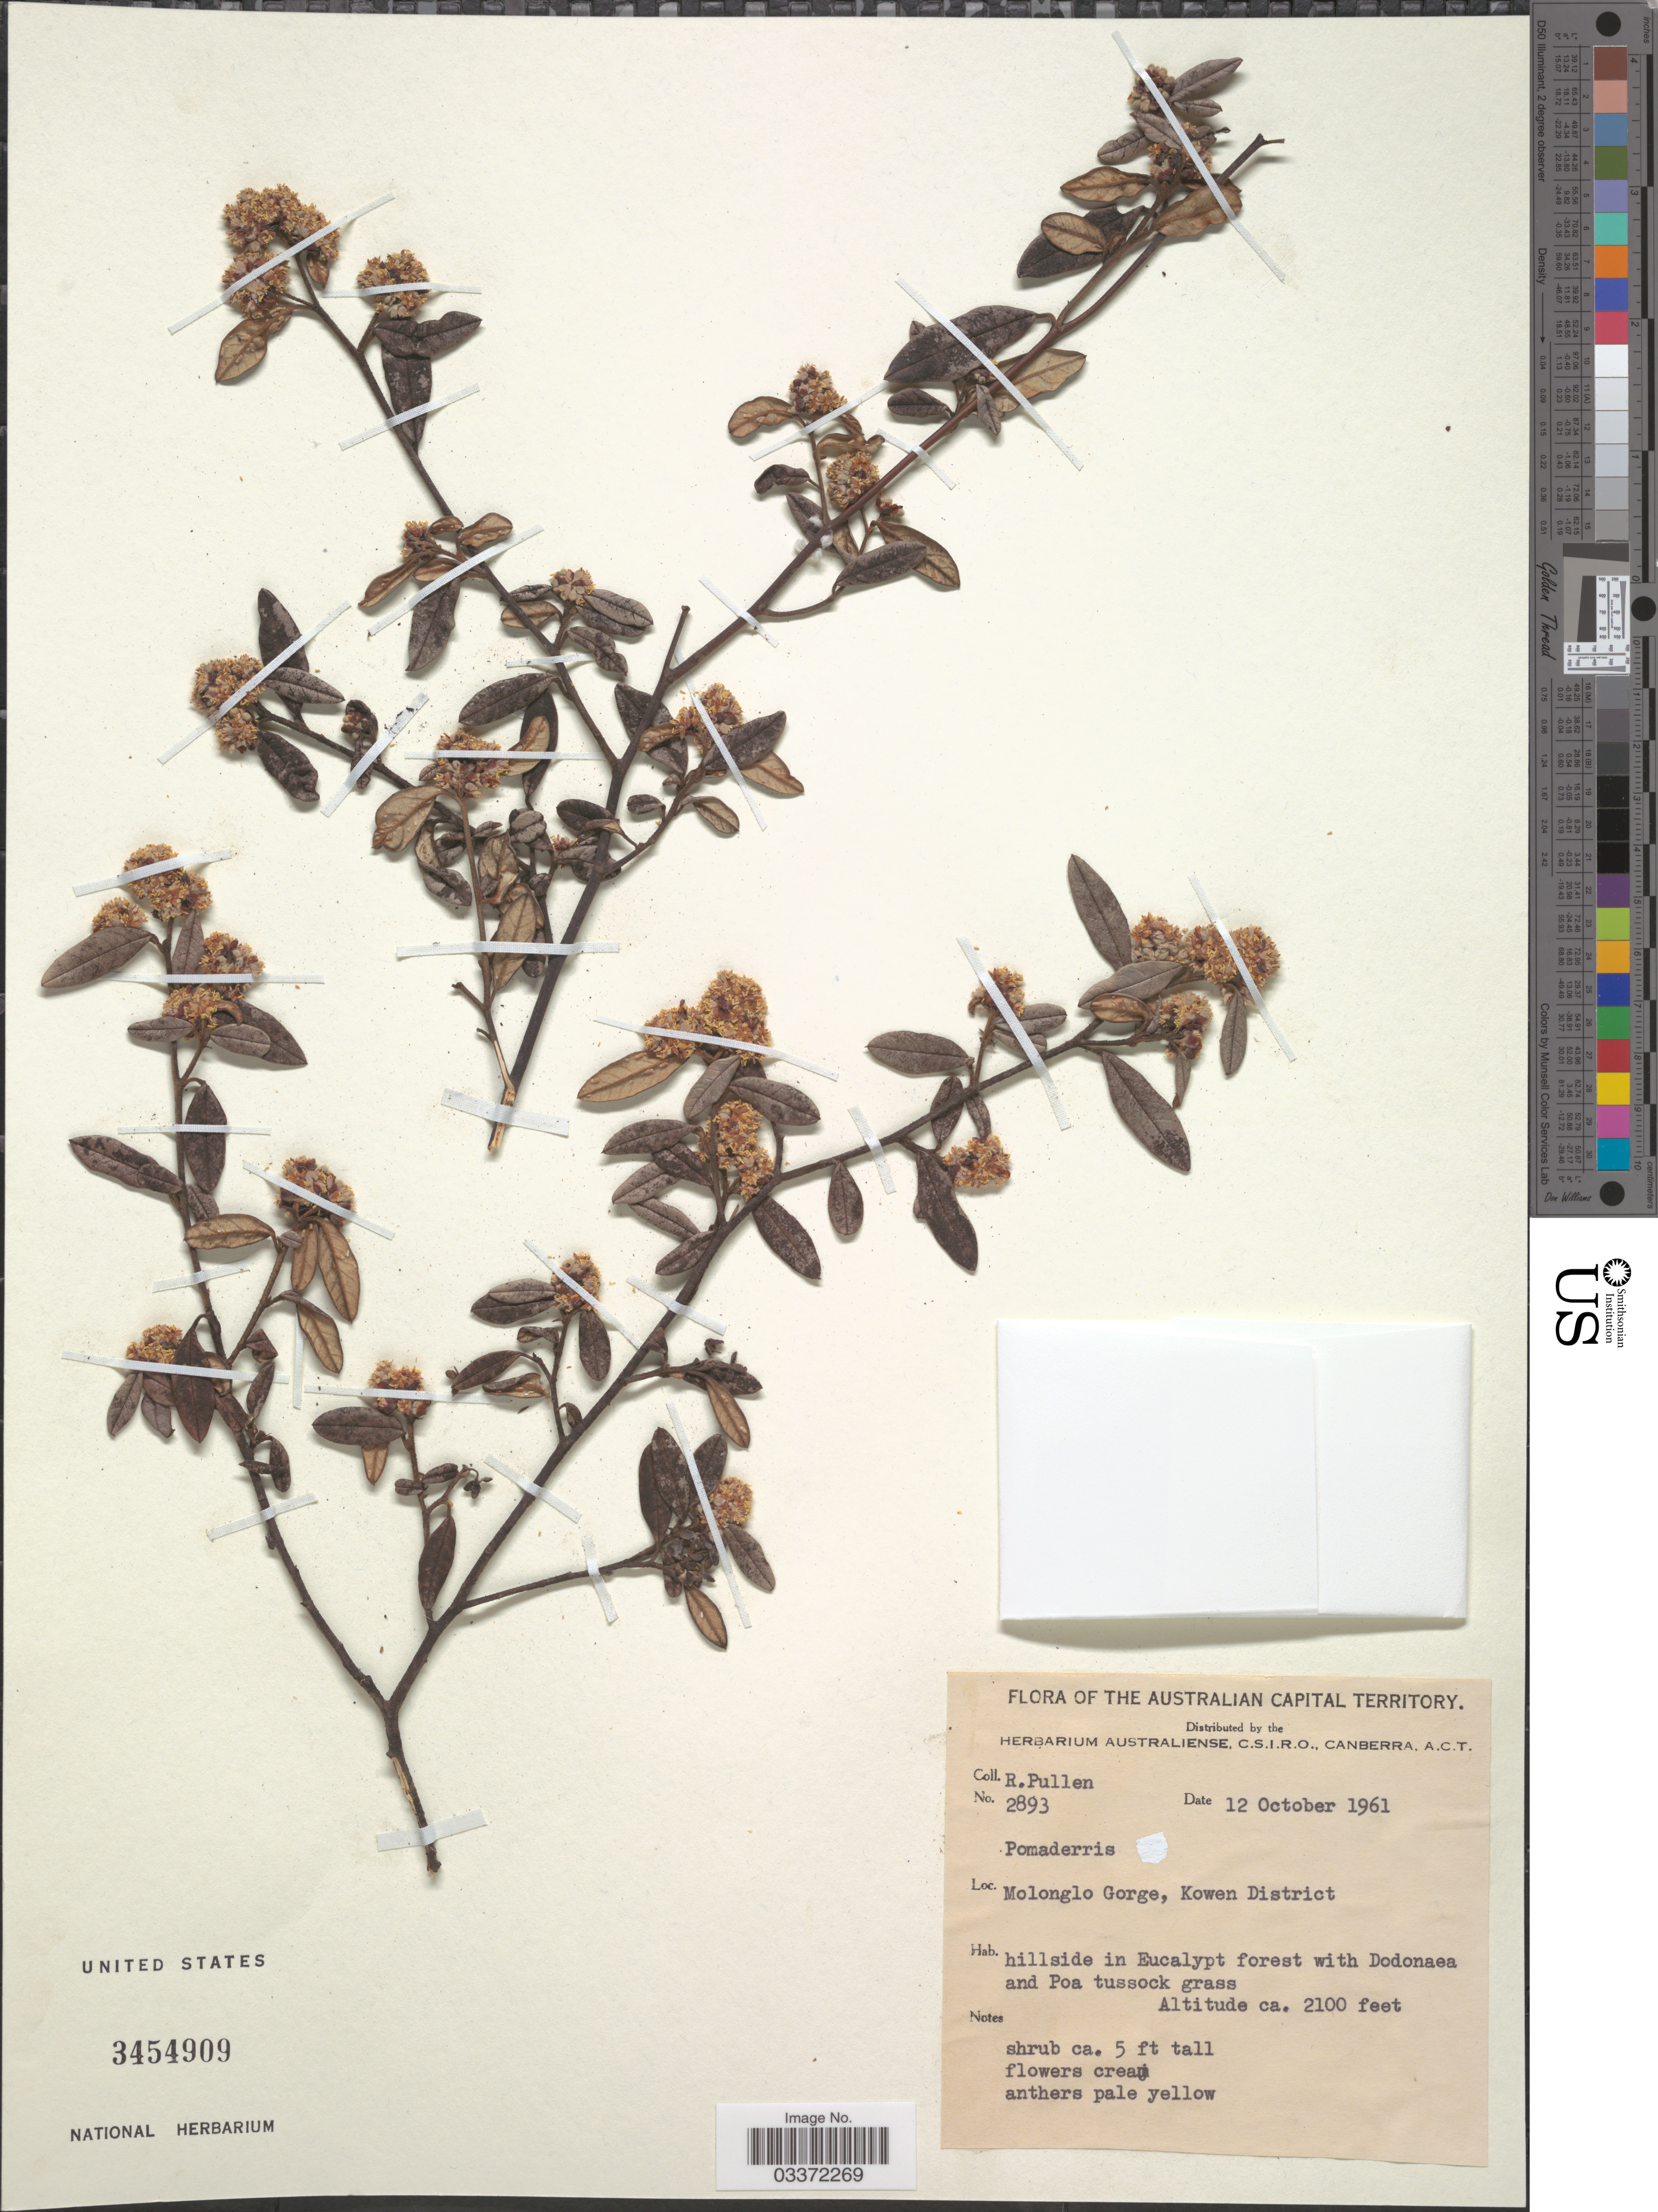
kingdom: Plantae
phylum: Tracheophyta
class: Magnoliopsida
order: Rosales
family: Rhamnaceae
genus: Pomaderris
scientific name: Pomaderris sp.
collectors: R. Pullen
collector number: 2893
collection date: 1961-10-12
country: Australia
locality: Australian Capital Territory, Molonglo Gorge, Kowen District.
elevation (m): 640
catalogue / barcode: US 3454909